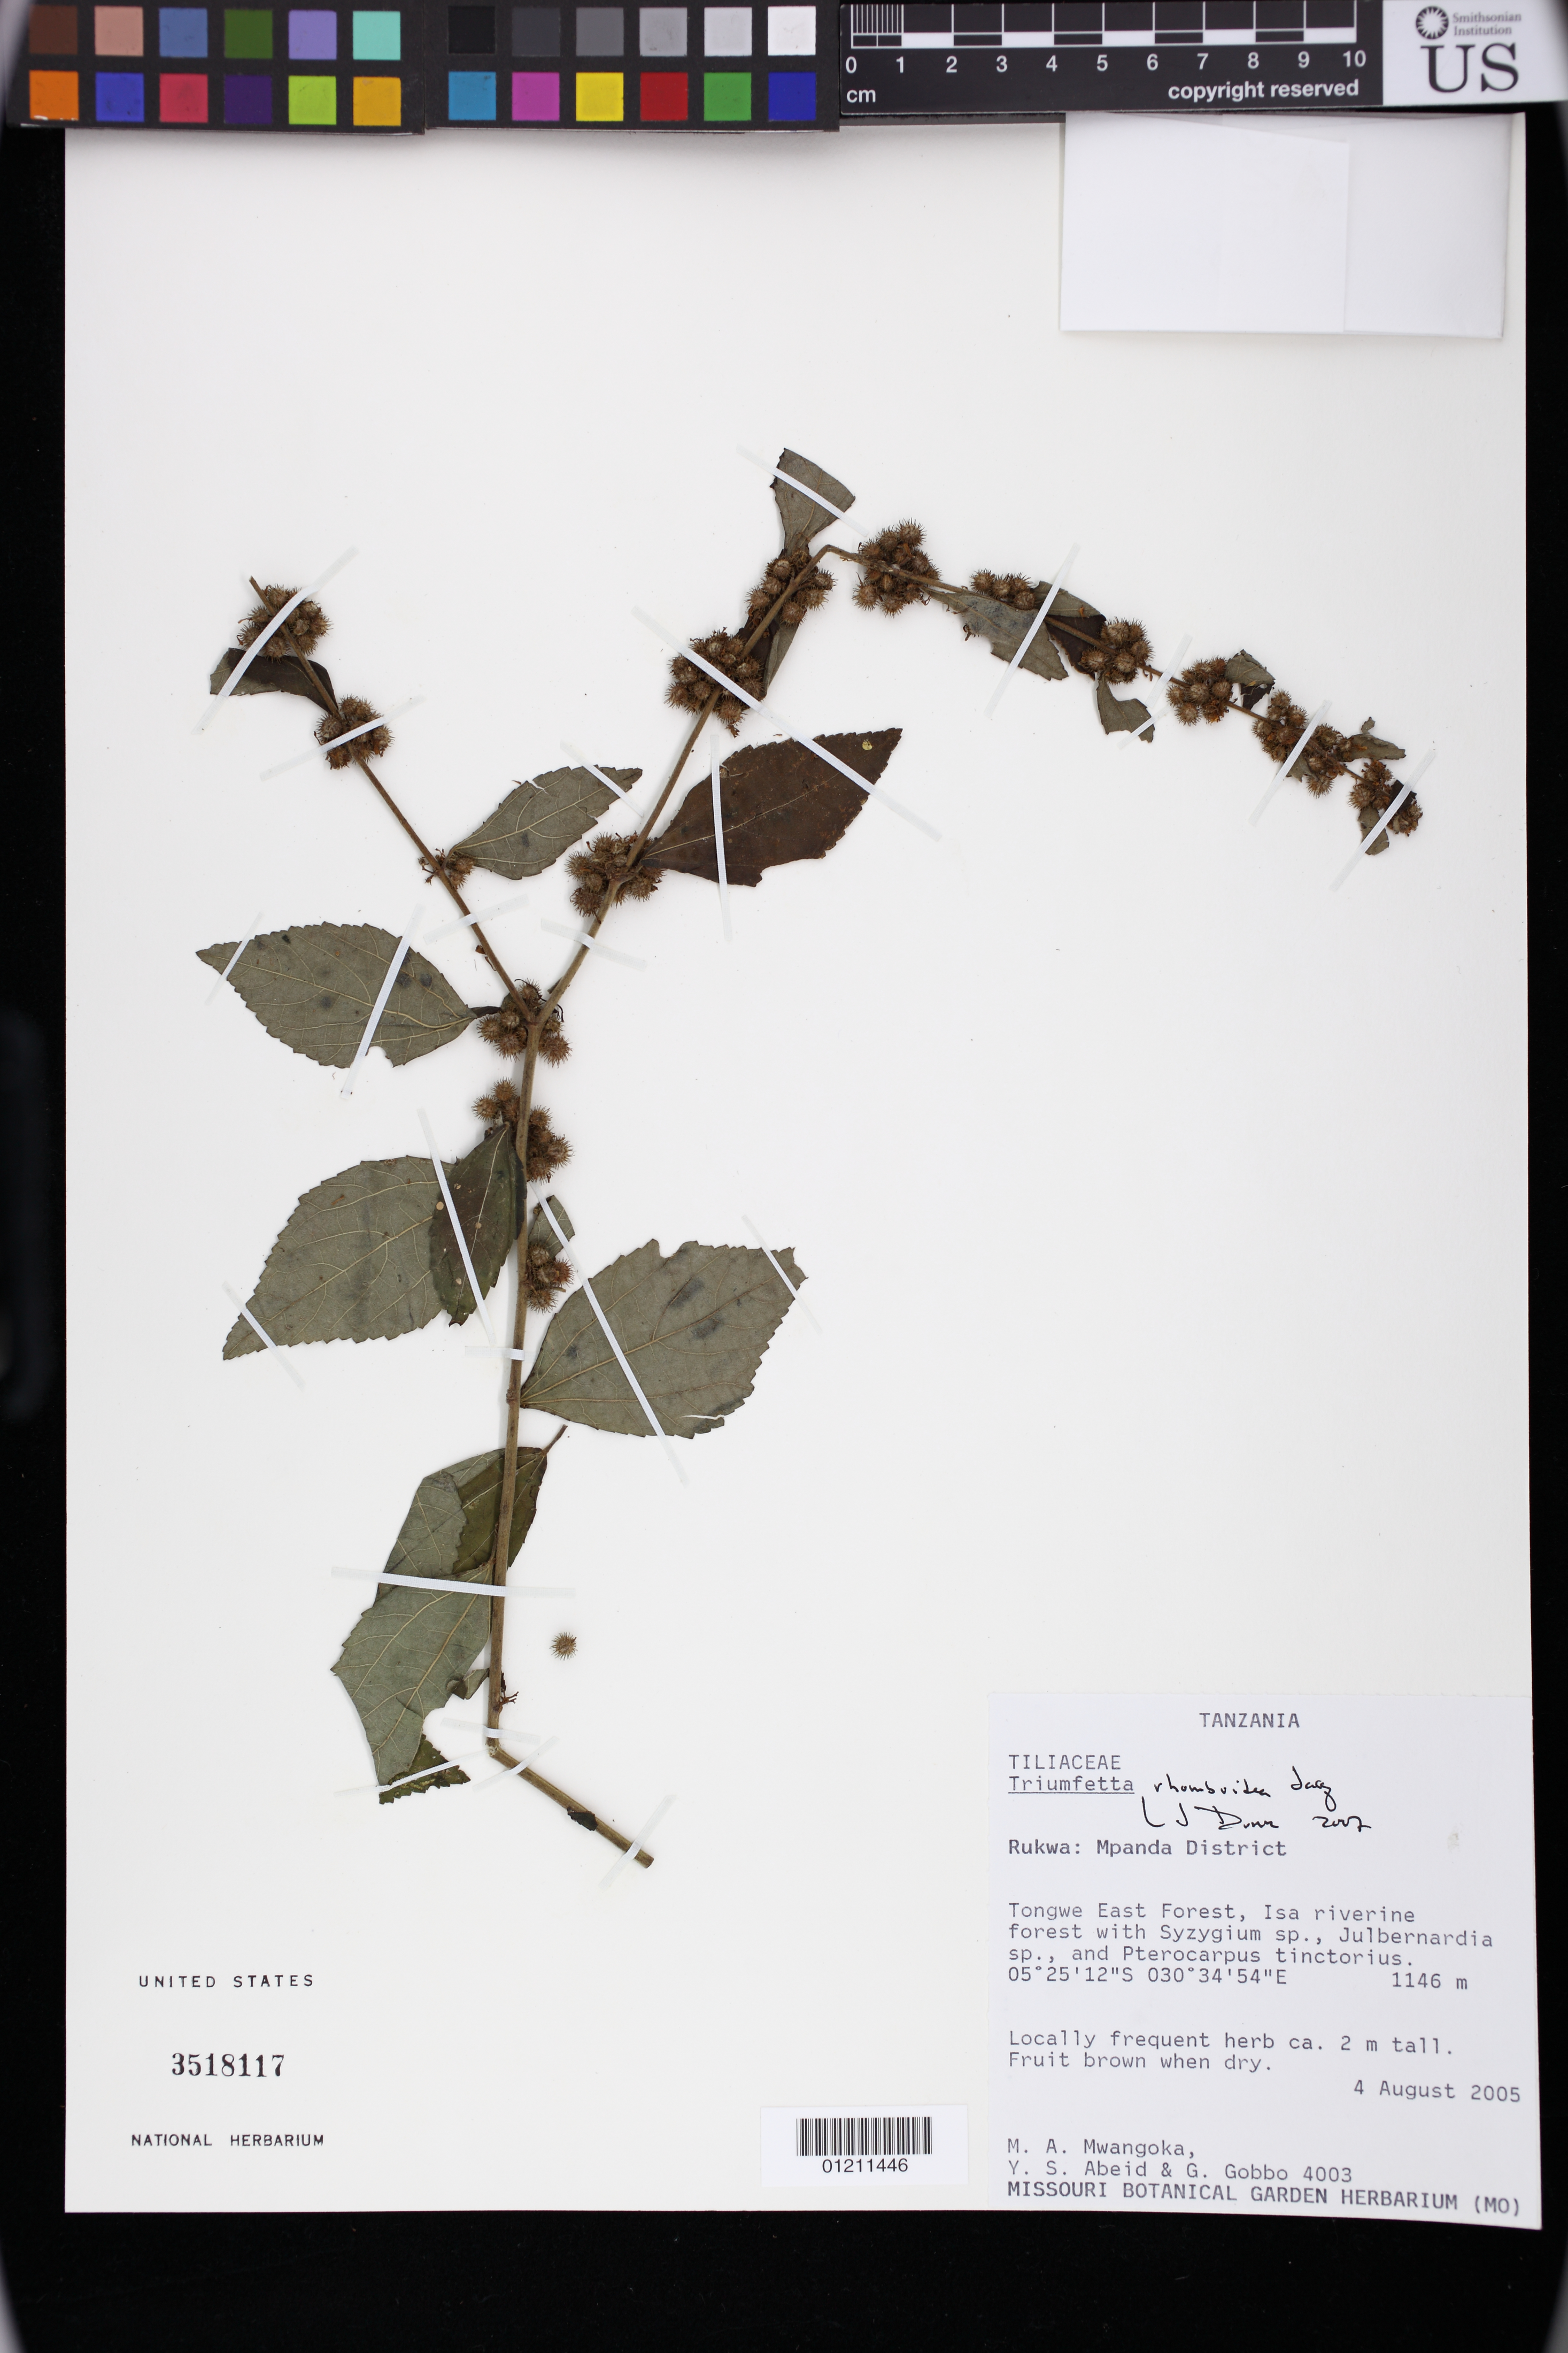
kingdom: Plantae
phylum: Tracheophyta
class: Magnoliopsida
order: Malvales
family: Malvaceae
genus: Triumfetta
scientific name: Triumfetta rhomboidea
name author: Jacq.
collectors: M. A. Mwangoka, Y. Abeid & G. Gobbo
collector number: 4003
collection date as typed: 08 Apr 2005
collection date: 2005-04-08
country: Tanzania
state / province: Rukwa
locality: Rukwa: Mpanda District. Tongwe East Forest, Isa riverine forest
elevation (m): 1146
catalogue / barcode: US 3518117